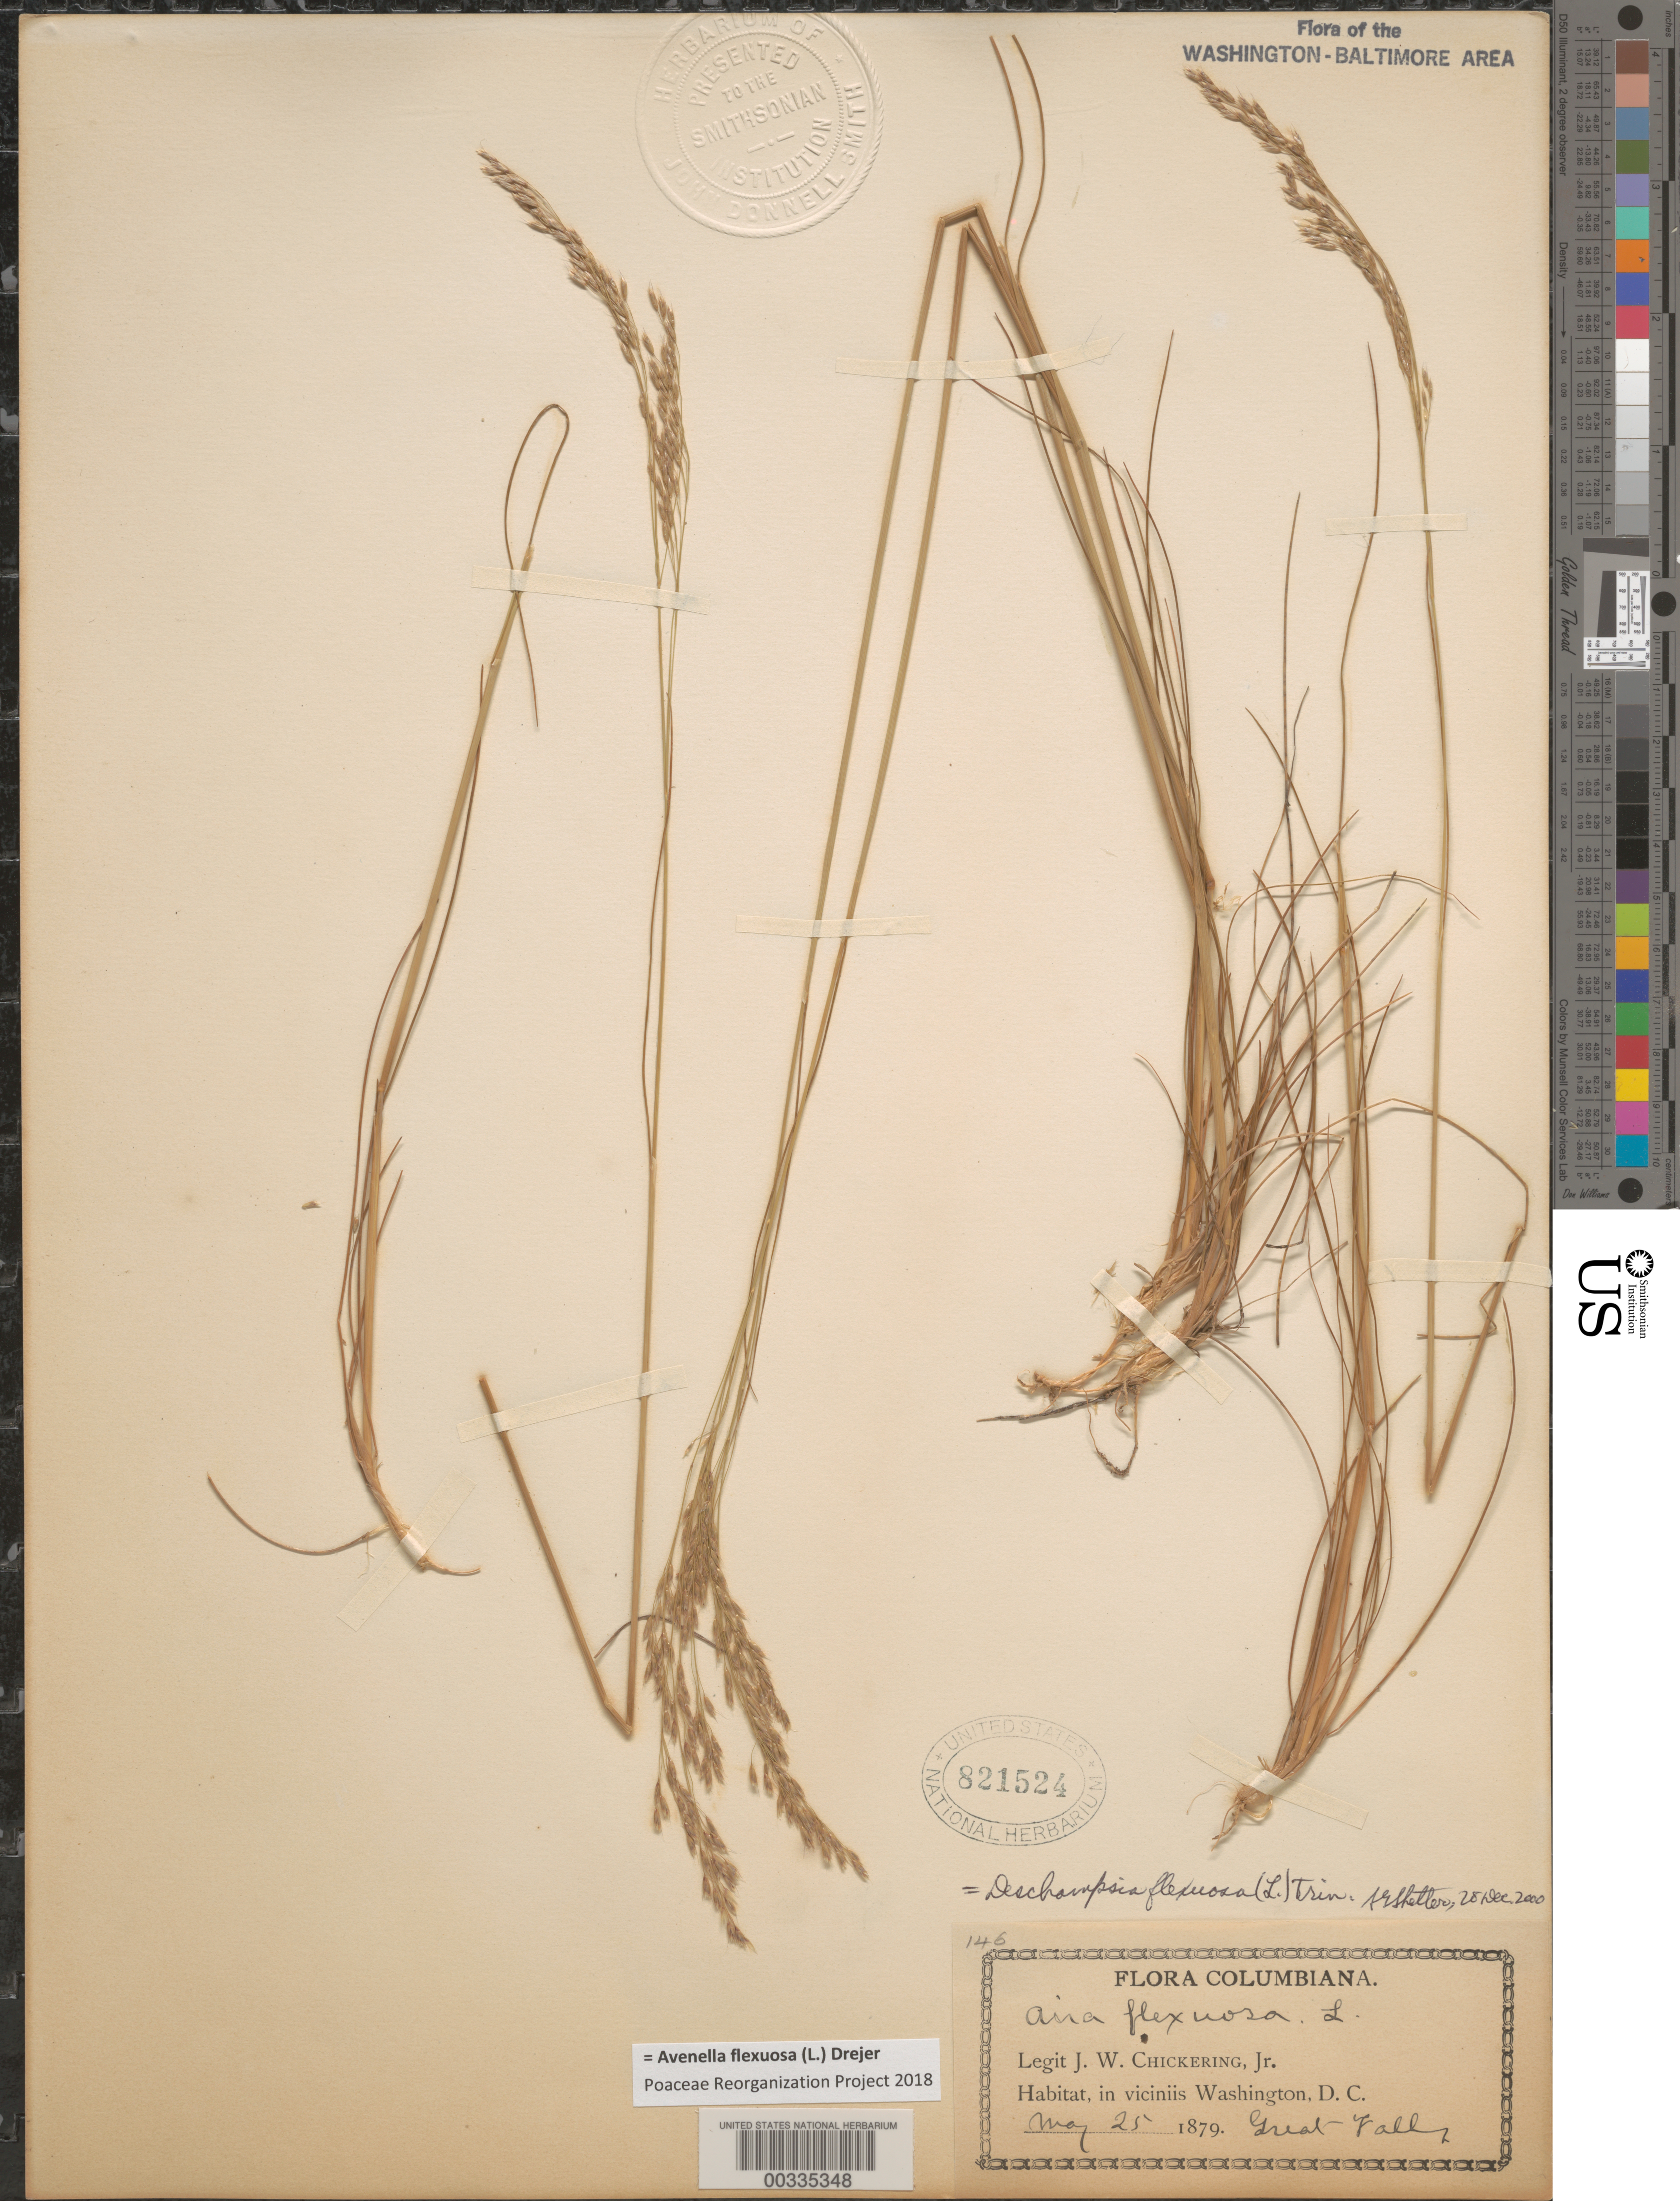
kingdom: Plantae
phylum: Tracheophyta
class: Liliopsida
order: Poales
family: Poaceae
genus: Avenella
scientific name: Avenella flexuosa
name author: (L.) Drejer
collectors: J. Chickering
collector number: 146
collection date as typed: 25 May 1879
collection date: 1879-05-25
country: United States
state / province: Maryland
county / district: Montgomery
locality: Great Falls C. & O. Canal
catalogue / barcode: US 821524